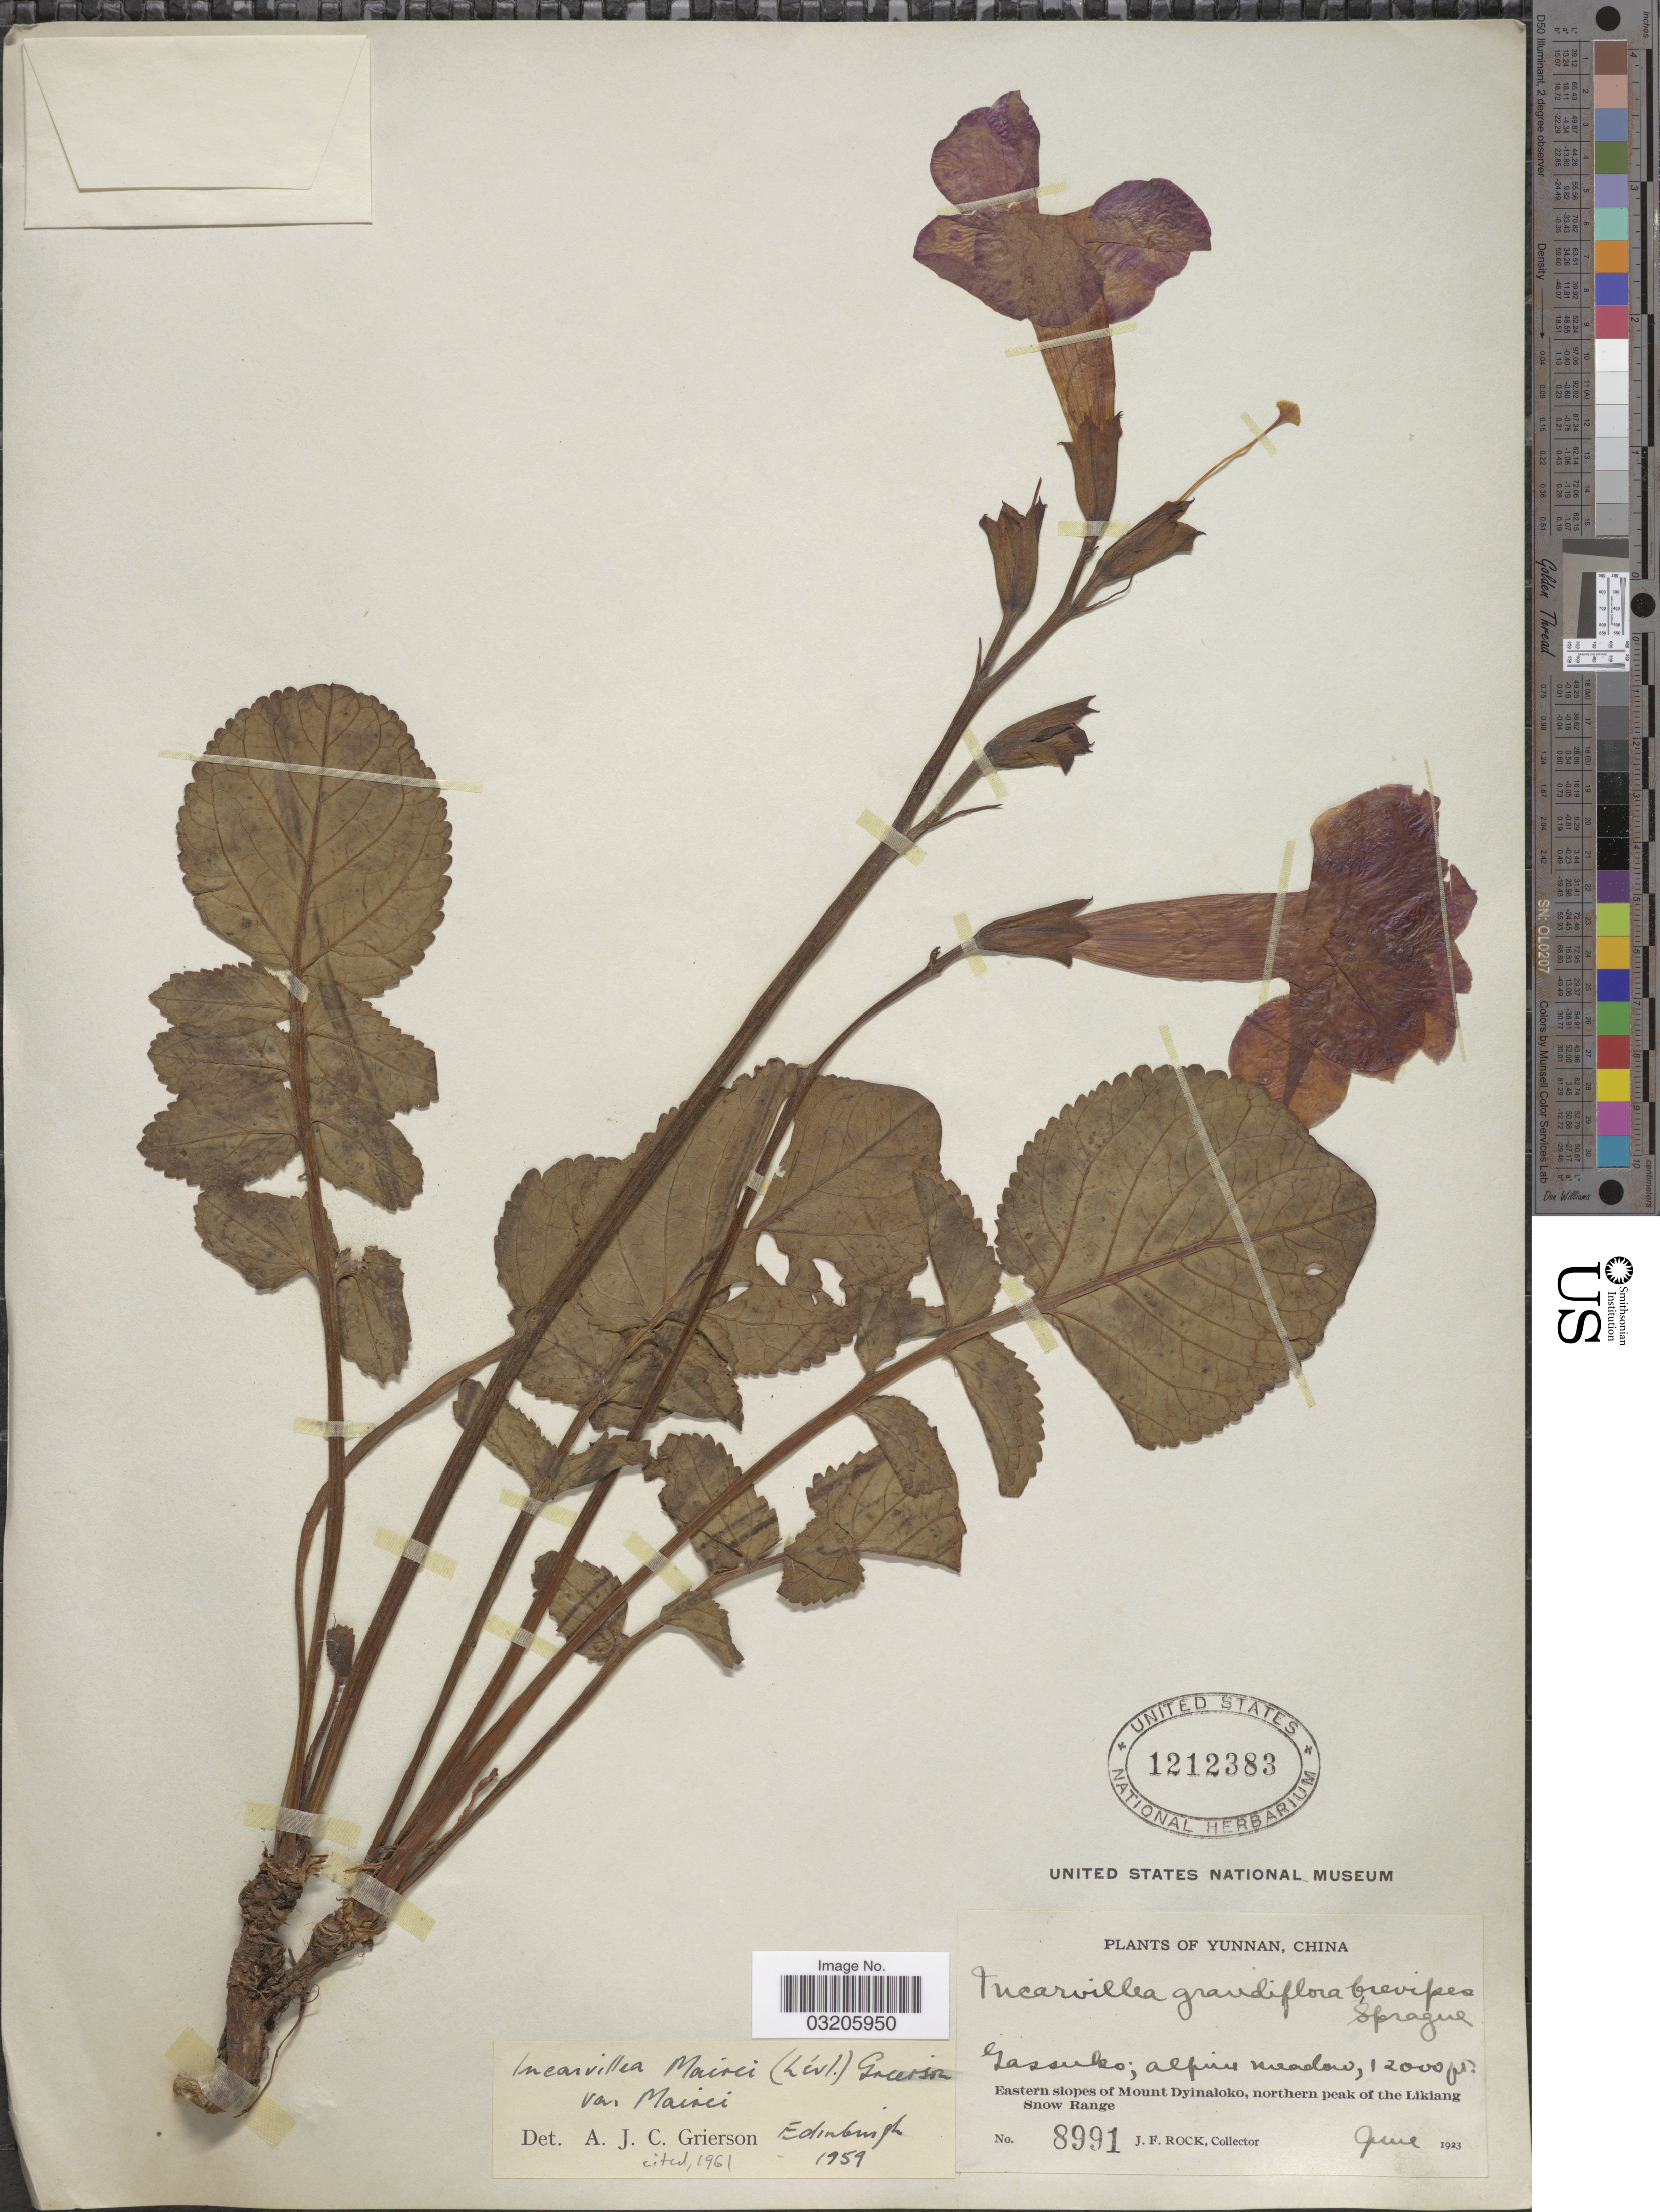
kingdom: Plantae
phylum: Tracheophyta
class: Magnoliopsida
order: Lamiales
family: Bignoniaceae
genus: Incarvillea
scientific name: Incarvillea mairei var. mairei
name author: (H. Lév.) Grierson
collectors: J. Rock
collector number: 8991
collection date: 1923-06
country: China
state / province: Yunnan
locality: Yassuko; alpine meadow. Eastern slopes of Mount Dyinaloko, northern peak of the Likiang Snow Range.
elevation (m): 3658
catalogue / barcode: US 1212383